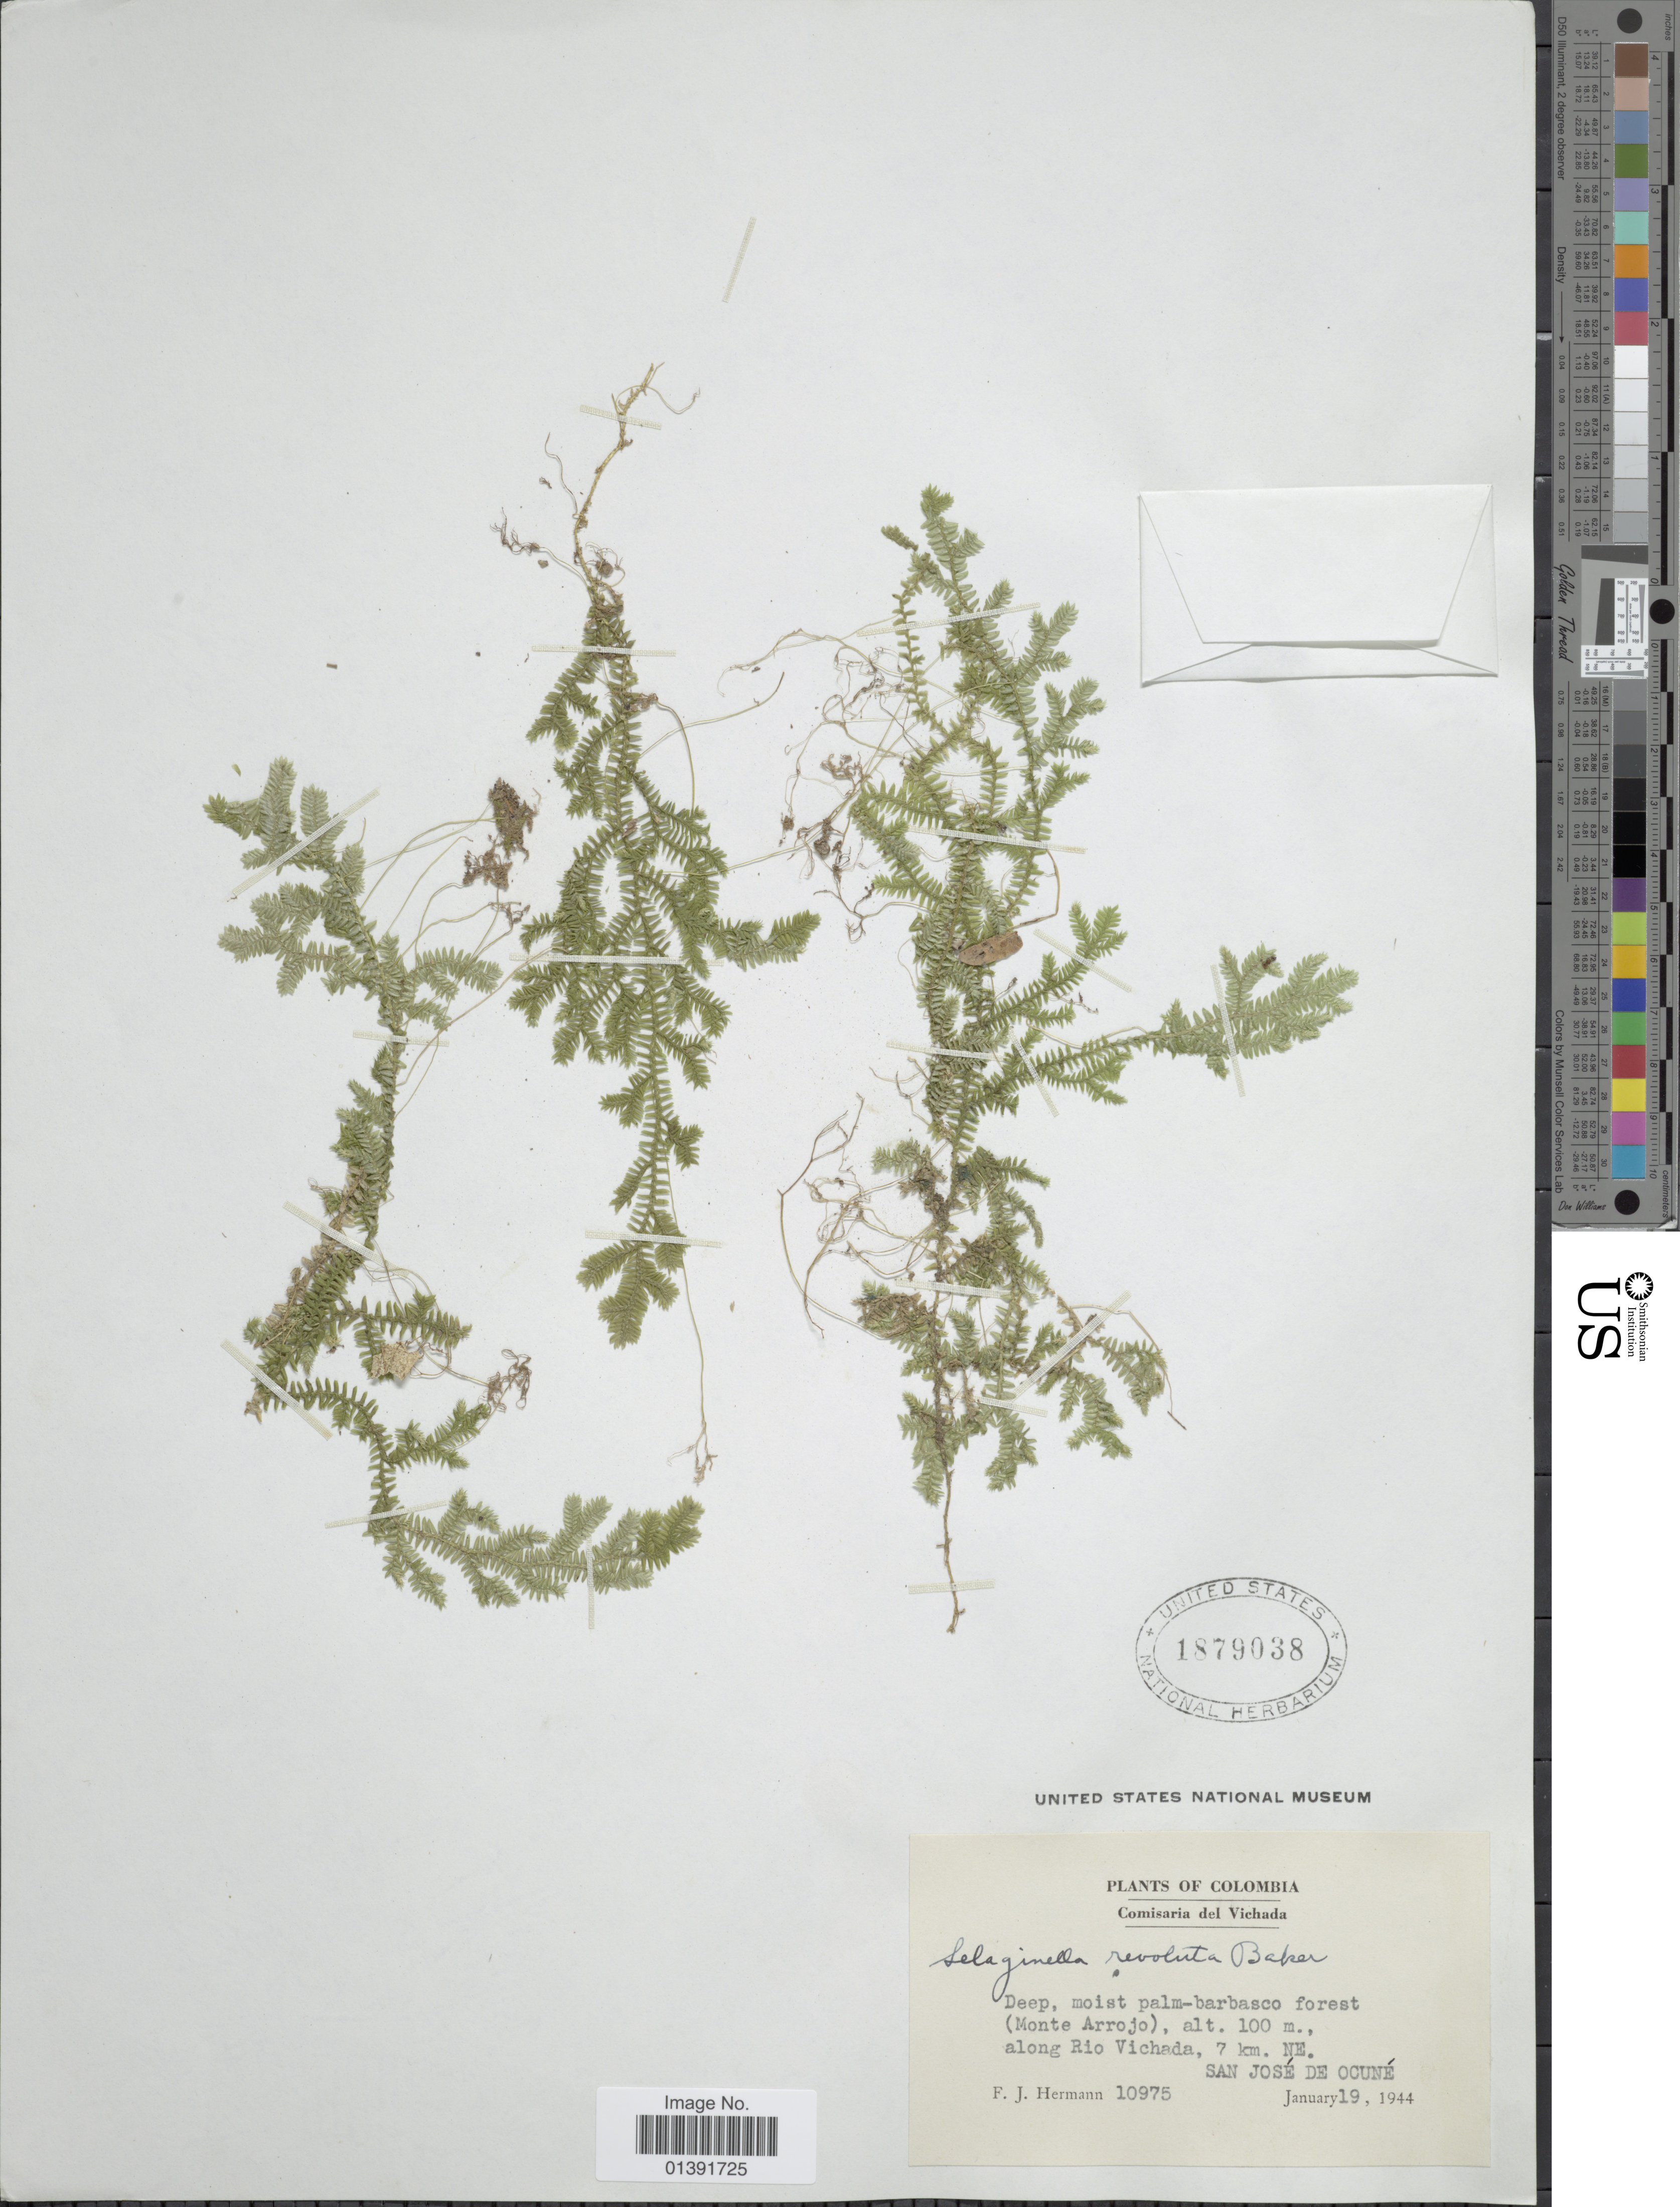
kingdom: Plantae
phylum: Tracheophyta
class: Lycopodiopsida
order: Selaginellales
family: Selaginellaceae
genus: Selaginella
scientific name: Selaginella revoluta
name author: Baker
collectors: F. J. Hermann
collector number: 10975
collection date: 1944-01-19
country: Colombia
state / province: Vichada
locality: Monte Arrojo, along Rio Vichada, 7 km NE. San José de Occuné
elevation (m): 100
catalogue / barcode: US 1879038